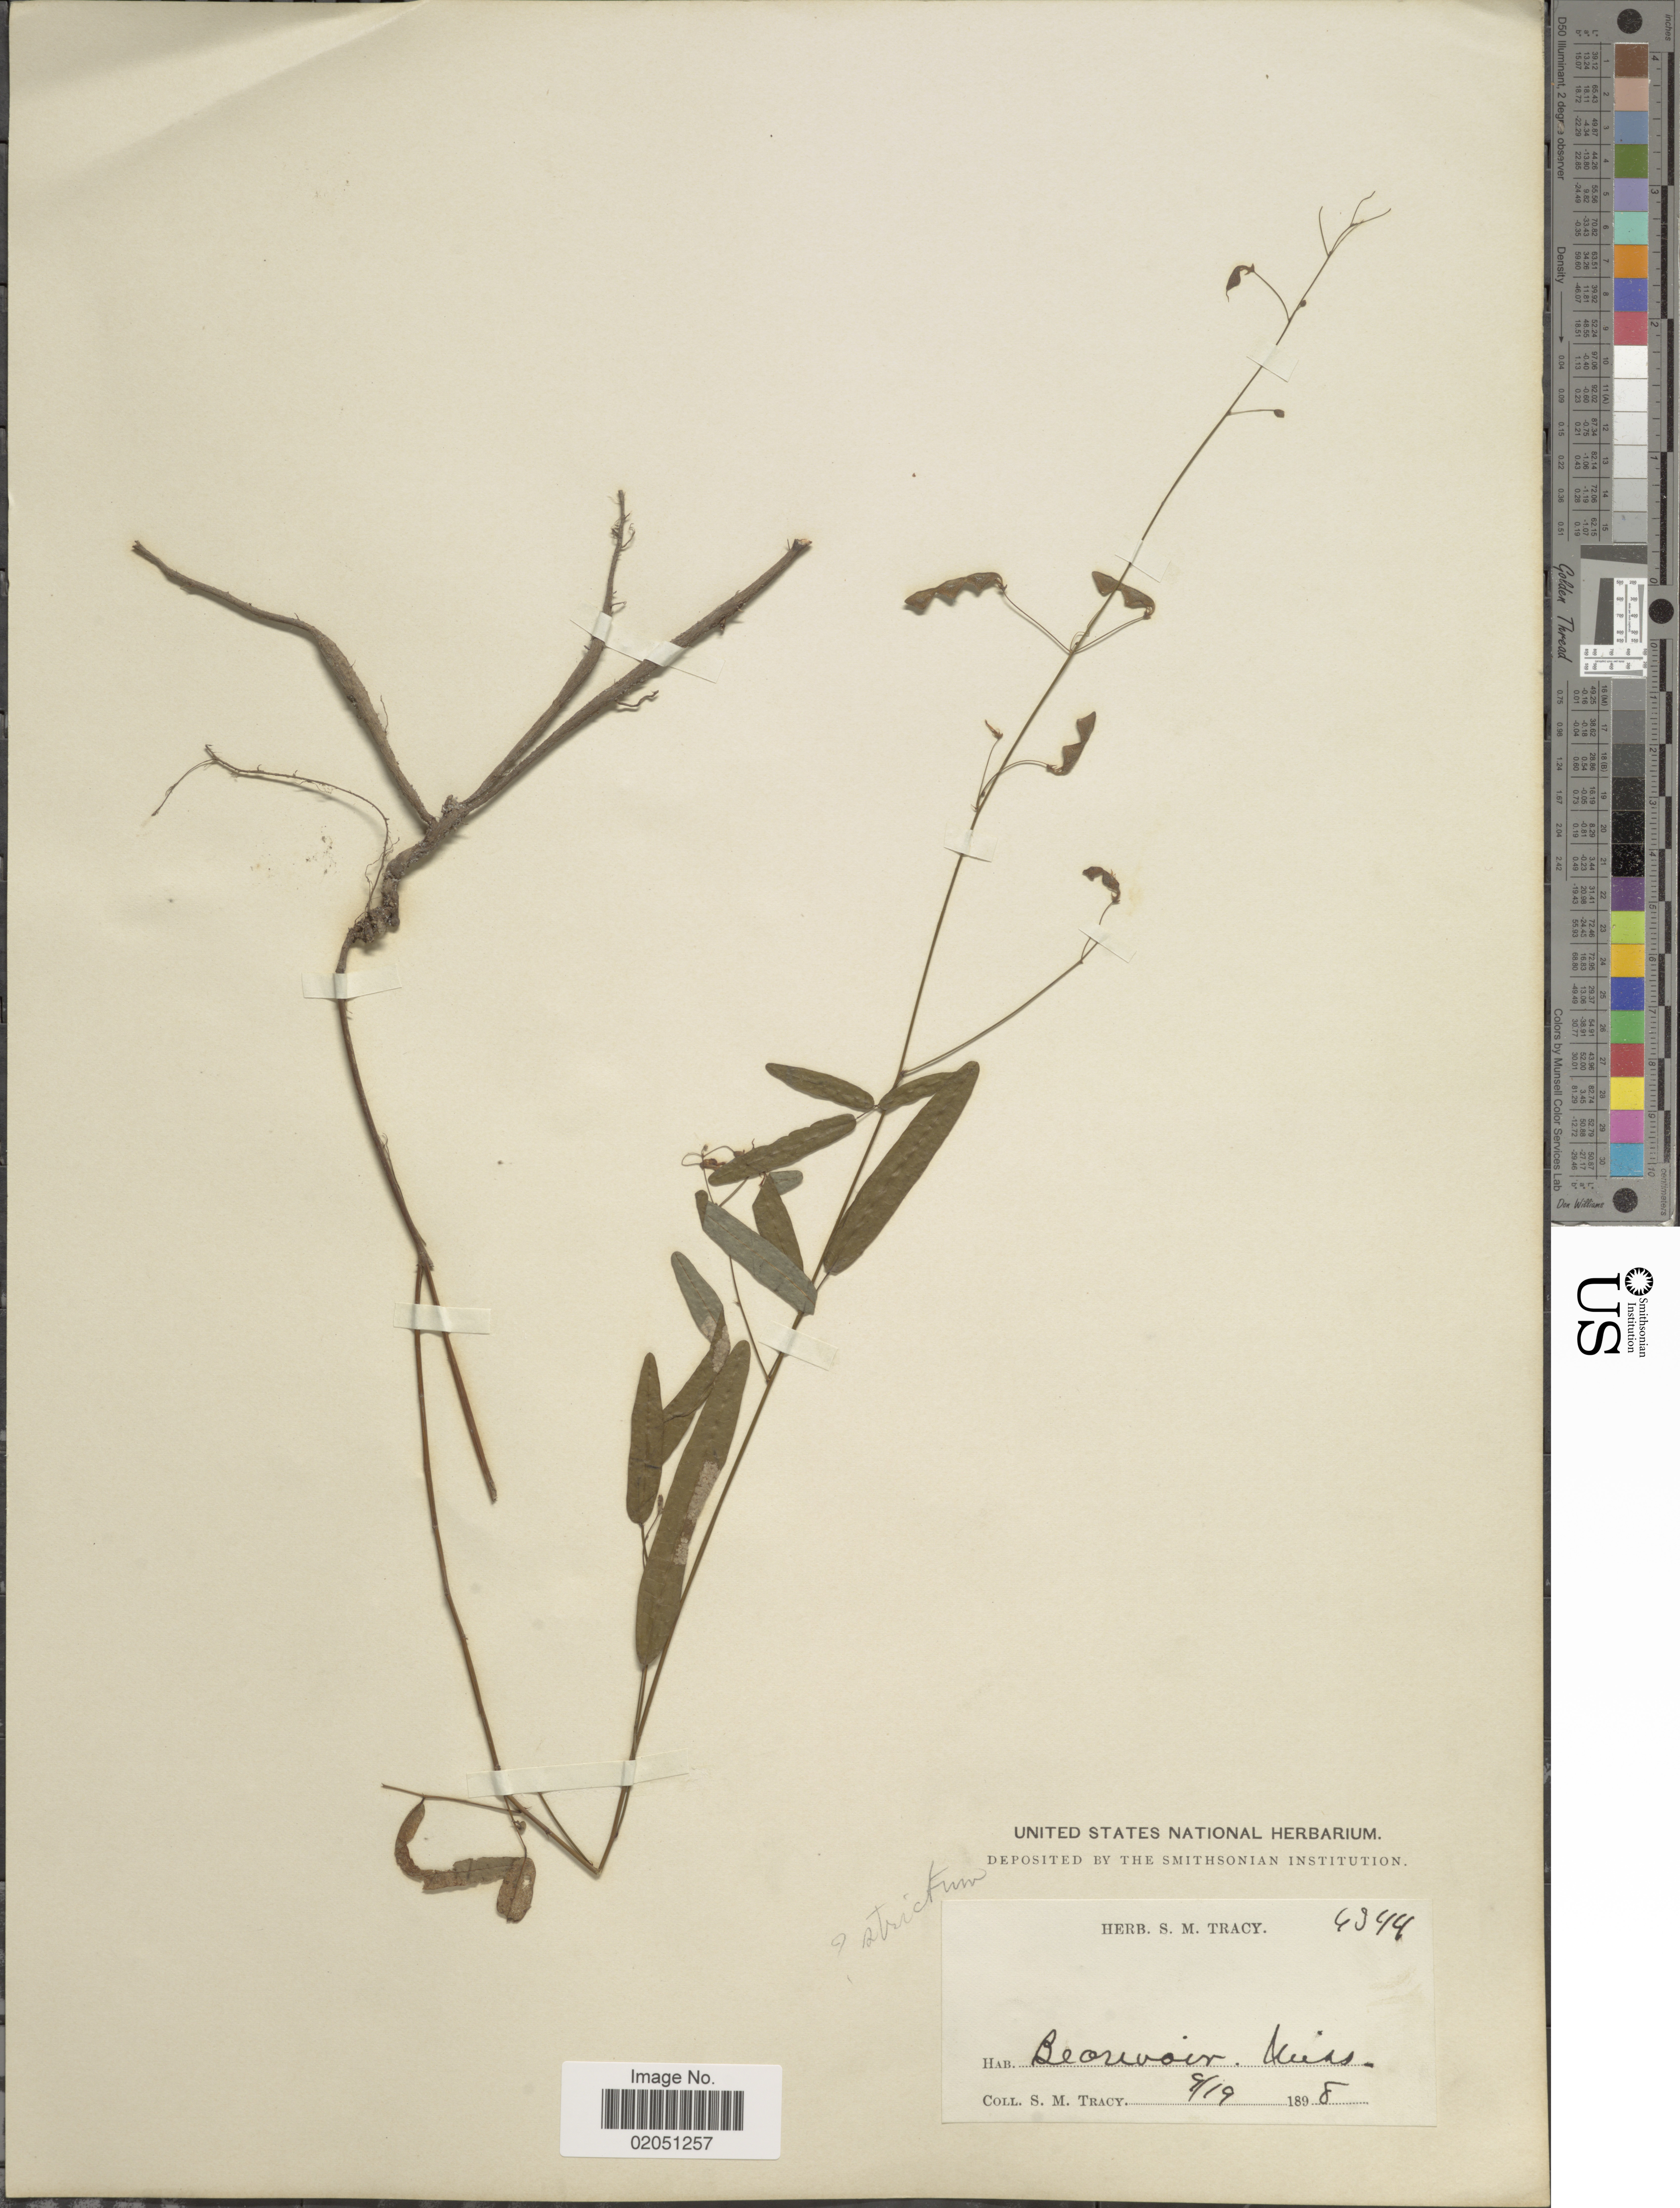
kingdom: Plantae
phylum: Tracheophyta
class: Magnoliopsida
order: Fabales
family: Fabaceae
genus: Desmodium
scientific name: Desmodium paniculatum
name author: (L.) DC.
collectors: S. M. Tracy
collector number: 4344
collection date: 1898-09-19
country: United States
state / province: Mississippi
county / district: Harrison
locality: Beauvoir